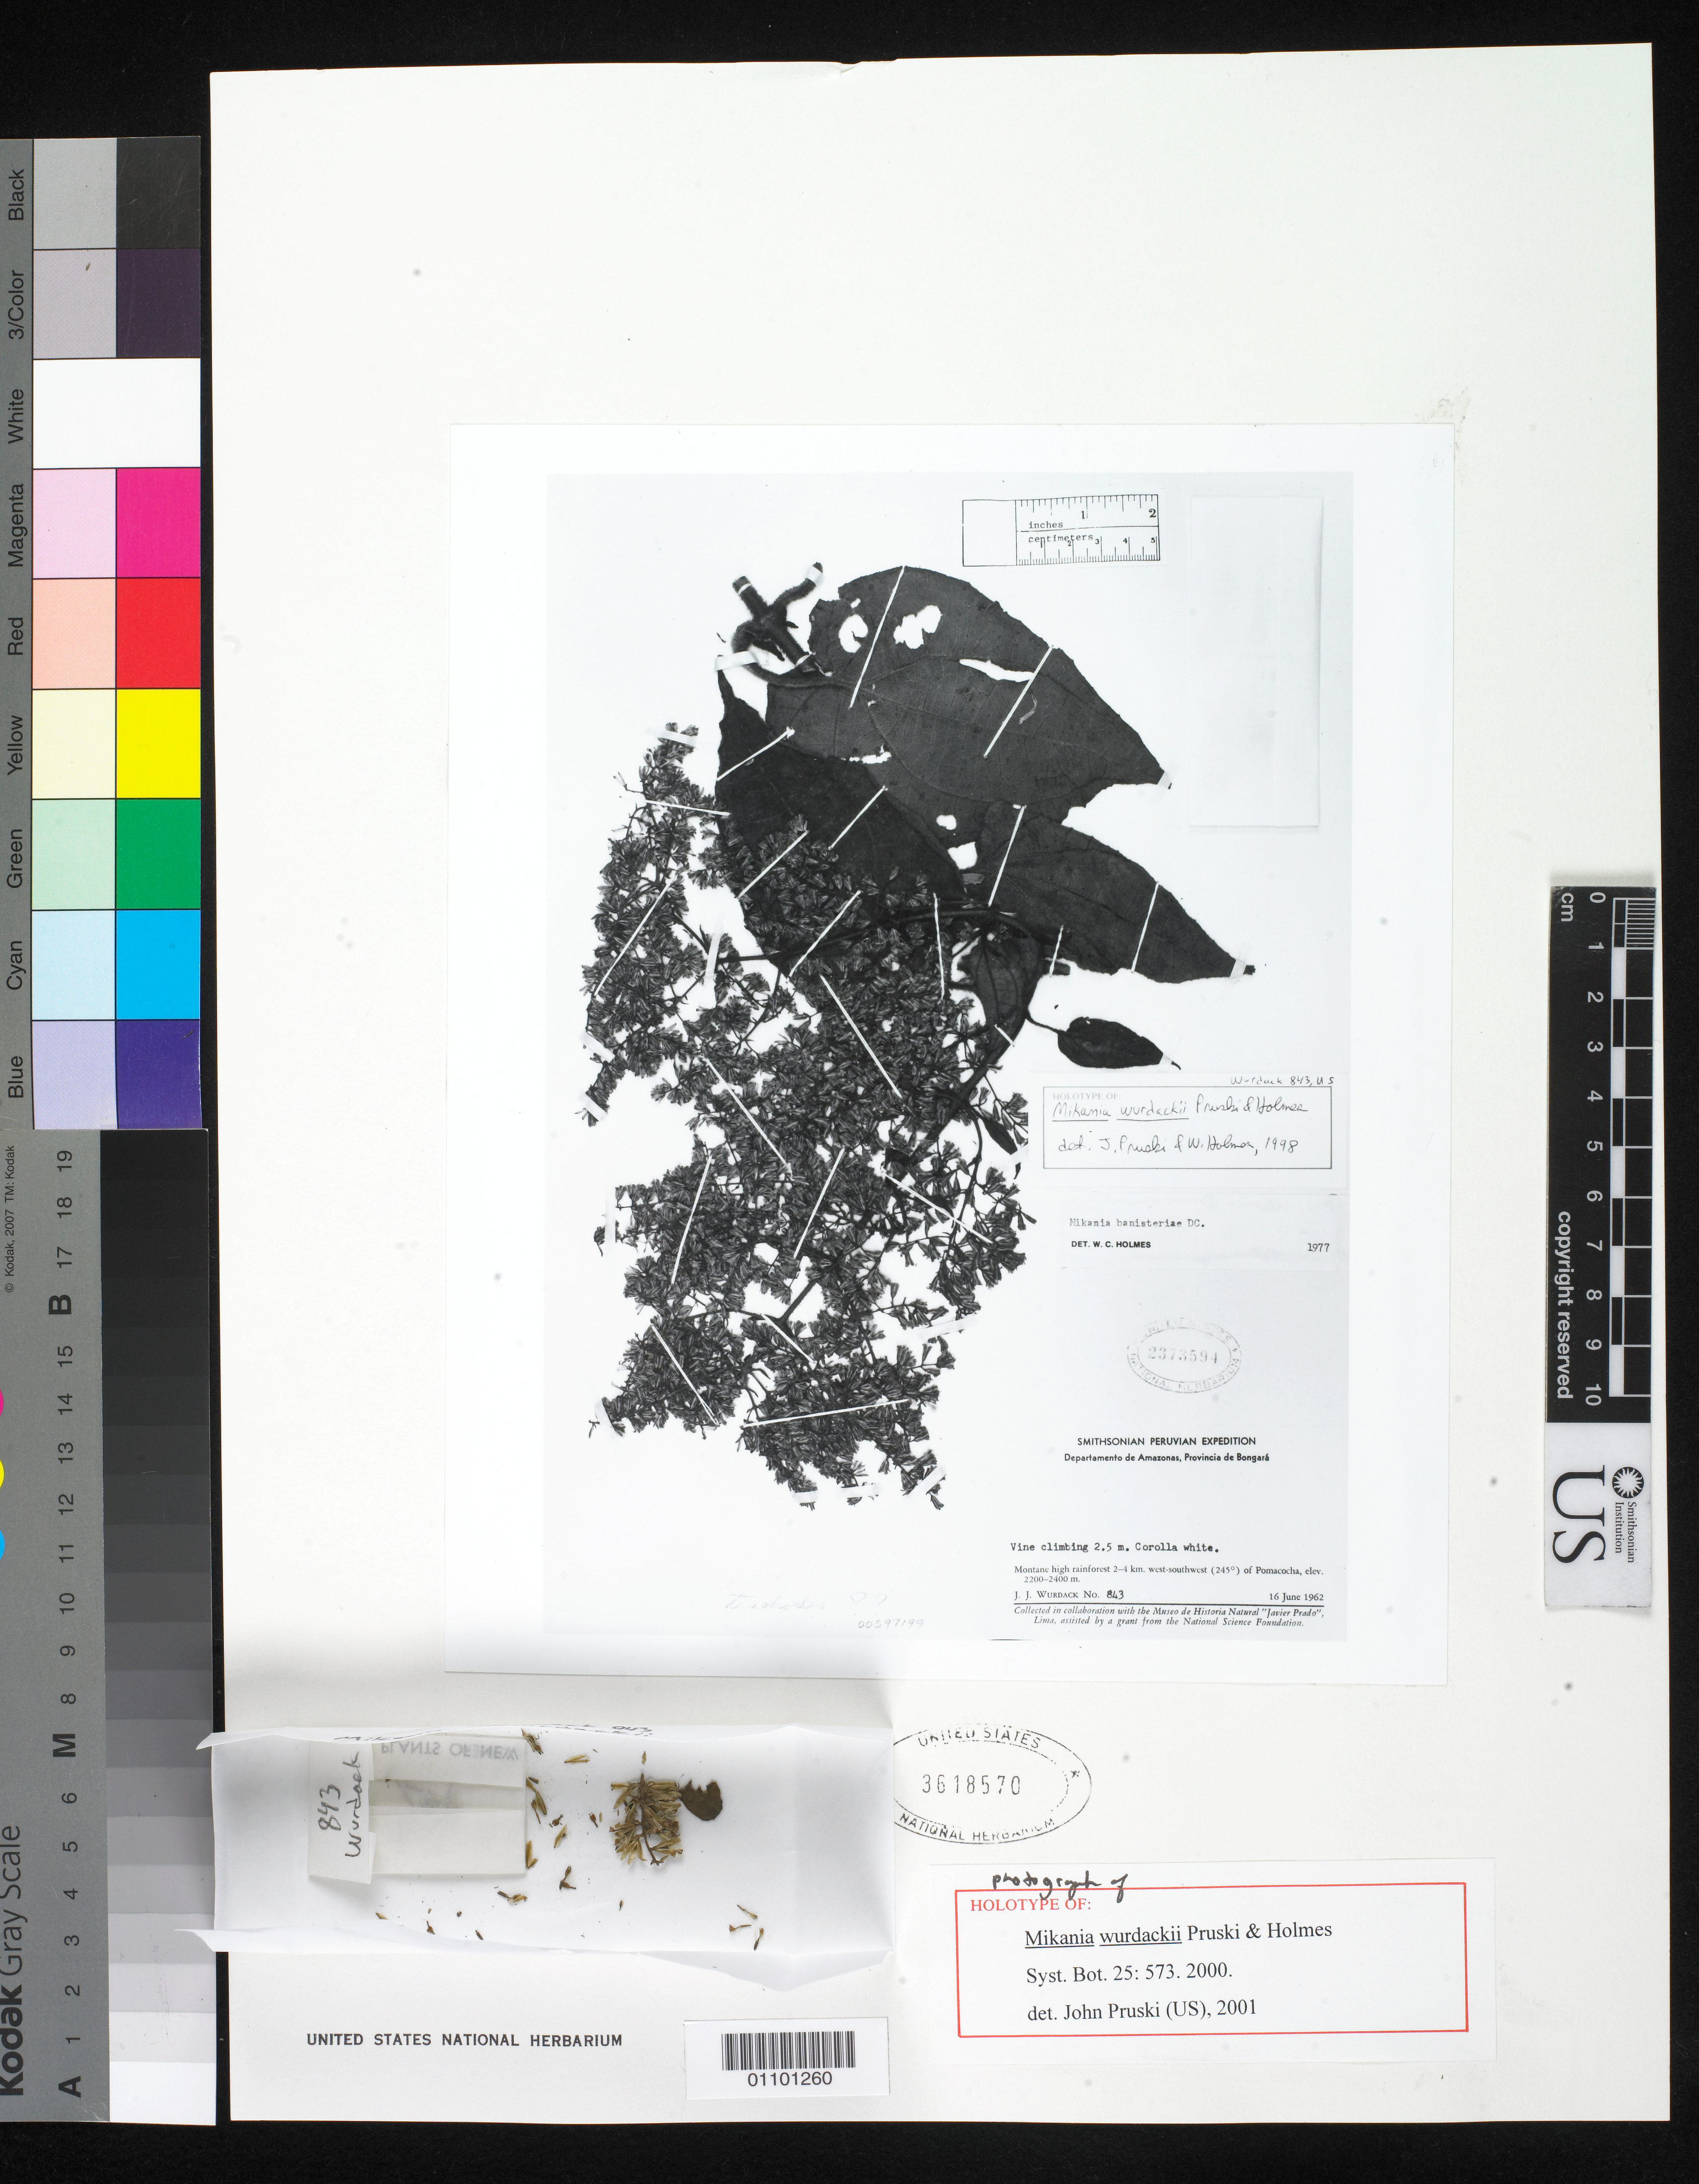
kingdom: Plantae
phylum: Tracheophyta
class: Magnoliopsida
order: Asterales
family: Asteraceae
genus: Mikania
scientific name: Mikania wurdackii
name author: Pruski & W.C. Holmes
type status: Isotype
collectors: J. J. Wurdack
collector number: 843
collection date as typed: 16 Jun 1962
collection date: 1962-06-16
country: Peru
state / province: Amazonas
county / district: Bongará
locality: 2 - 4 km WSW (245 deg.) of Pomacocha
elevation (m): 2200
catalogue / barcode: US 3618570